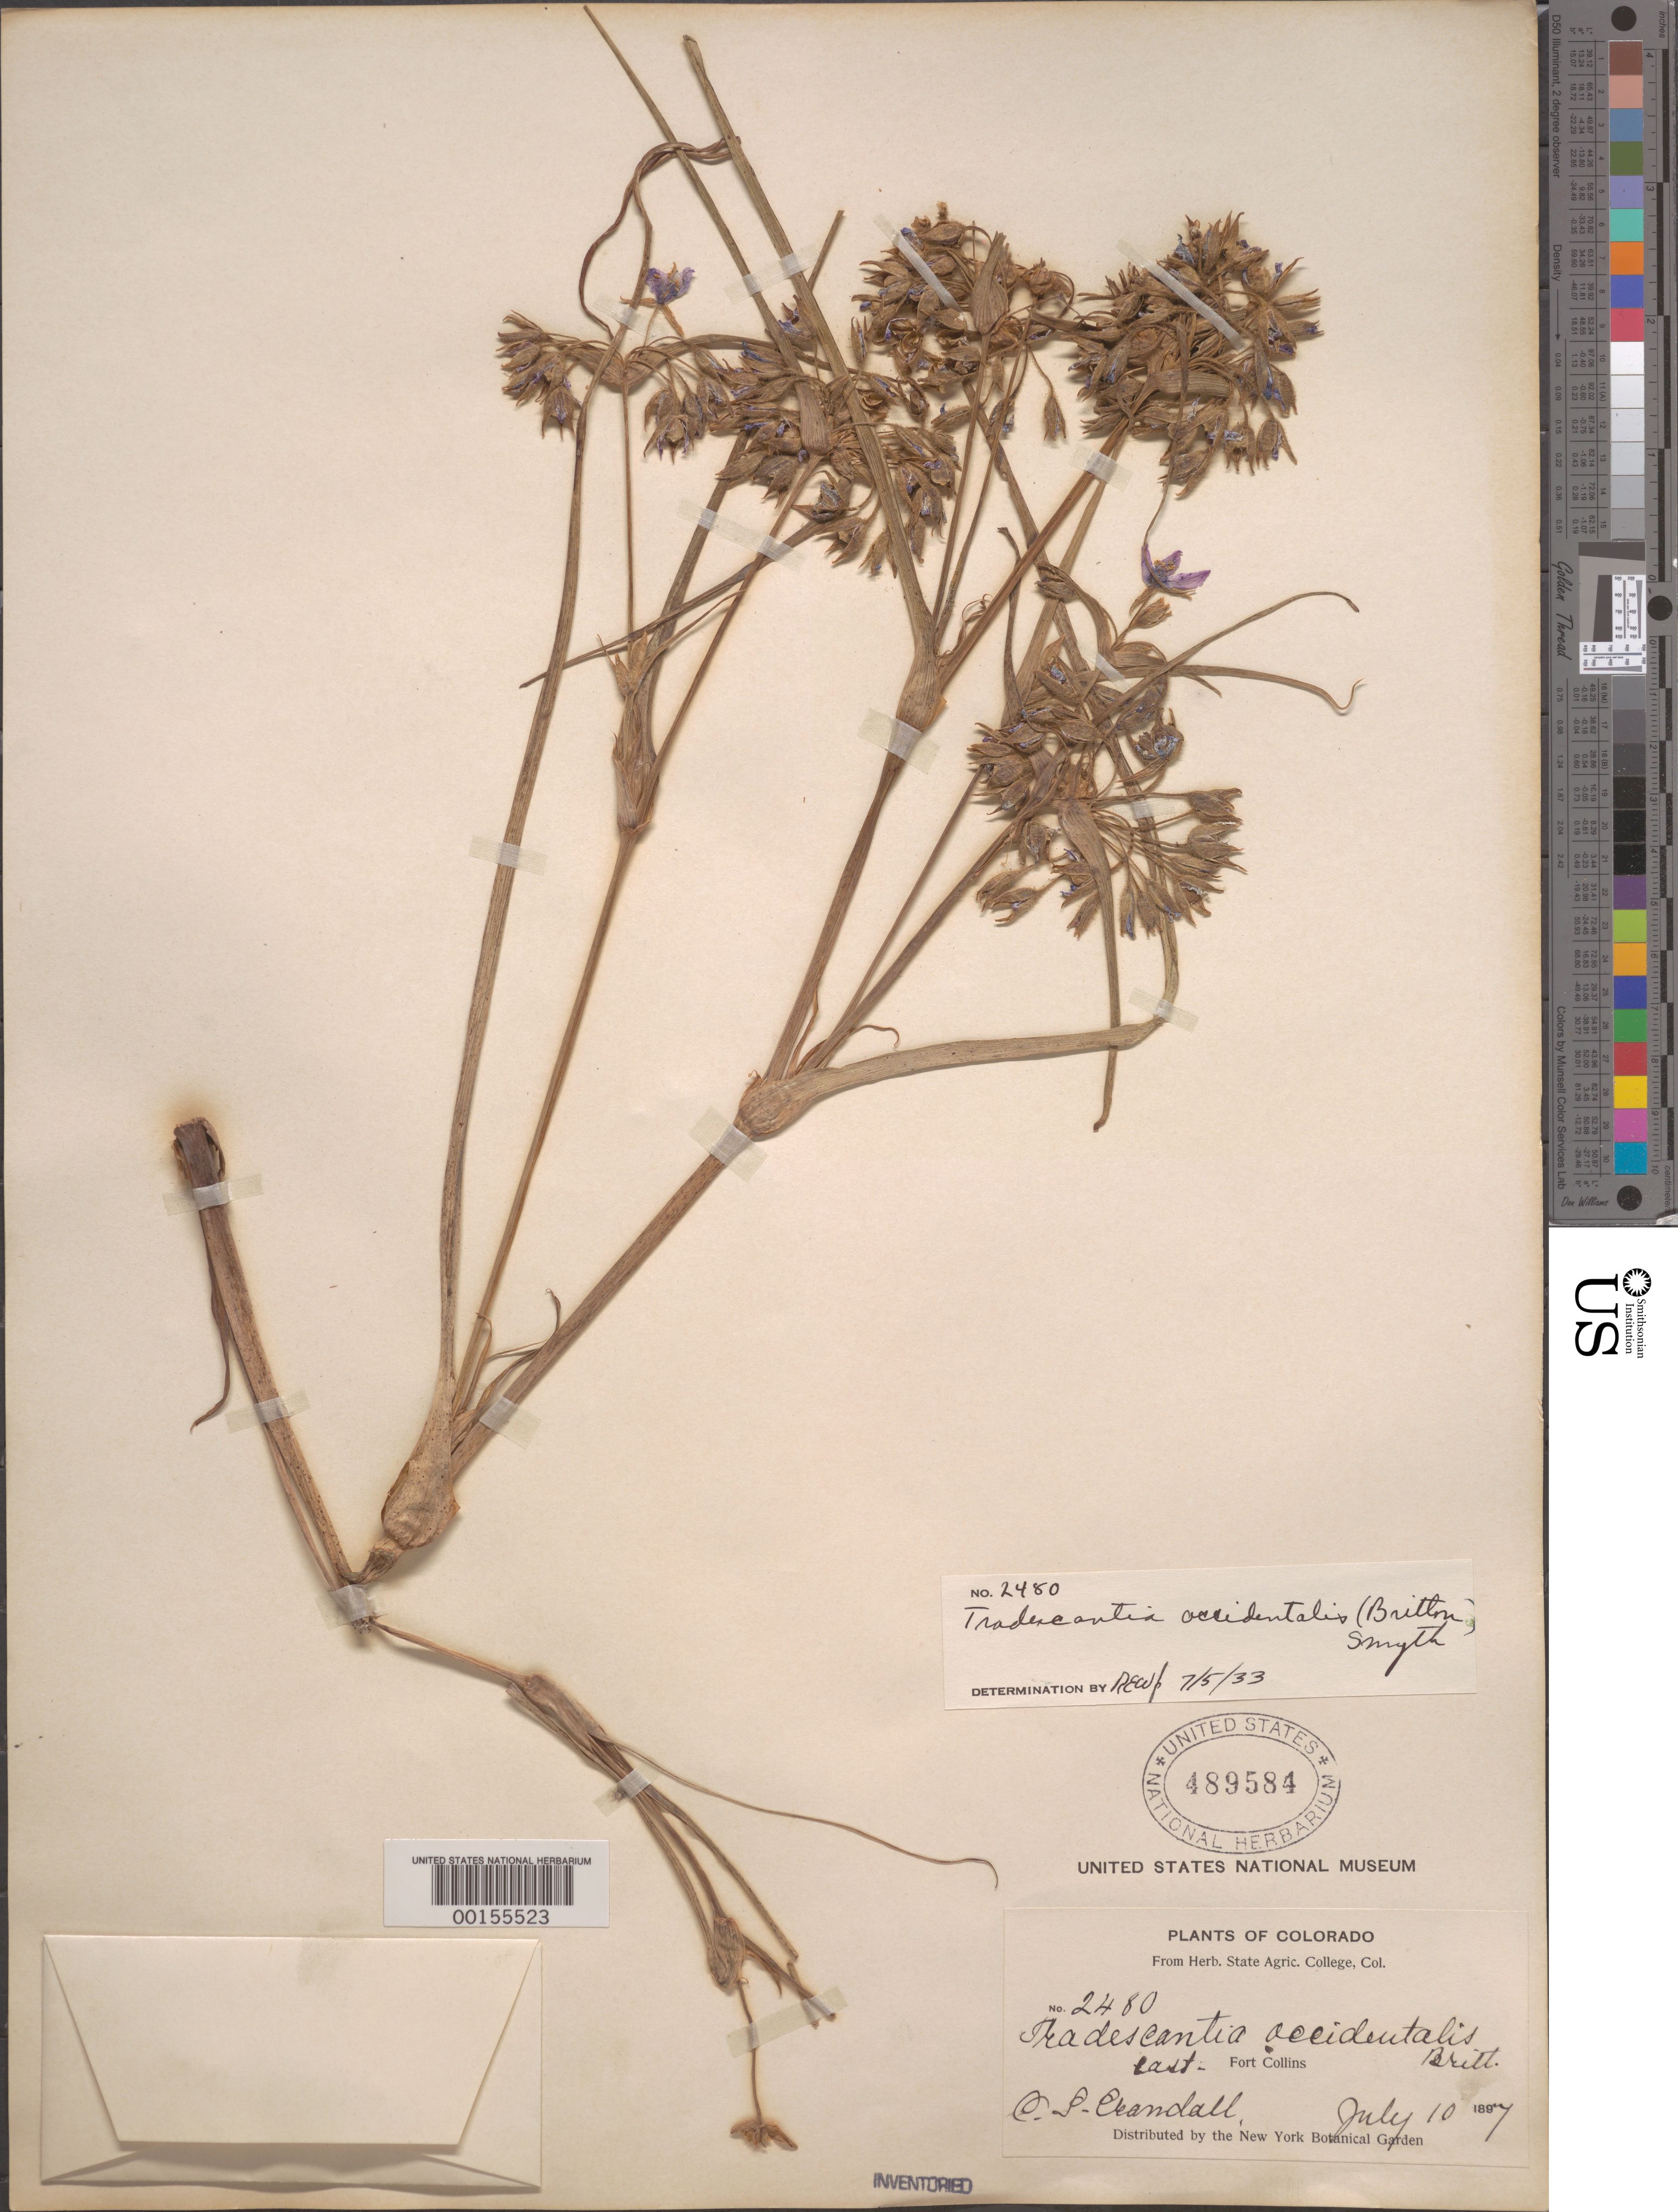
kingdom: Plantae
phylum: Tracheophyta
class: Liliopsida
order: Commelinales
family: Commelinaceae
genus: Tradescantia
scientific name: Tradescantia occidentalis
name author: (Britton) Smyth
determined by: Woodson, R. E., Jr.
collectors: C. Crandall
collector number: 2480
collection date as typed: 10 Jul 1897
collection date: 1897-07-10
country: United States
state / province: Colorado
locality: E fort collins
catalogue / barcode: US 489584